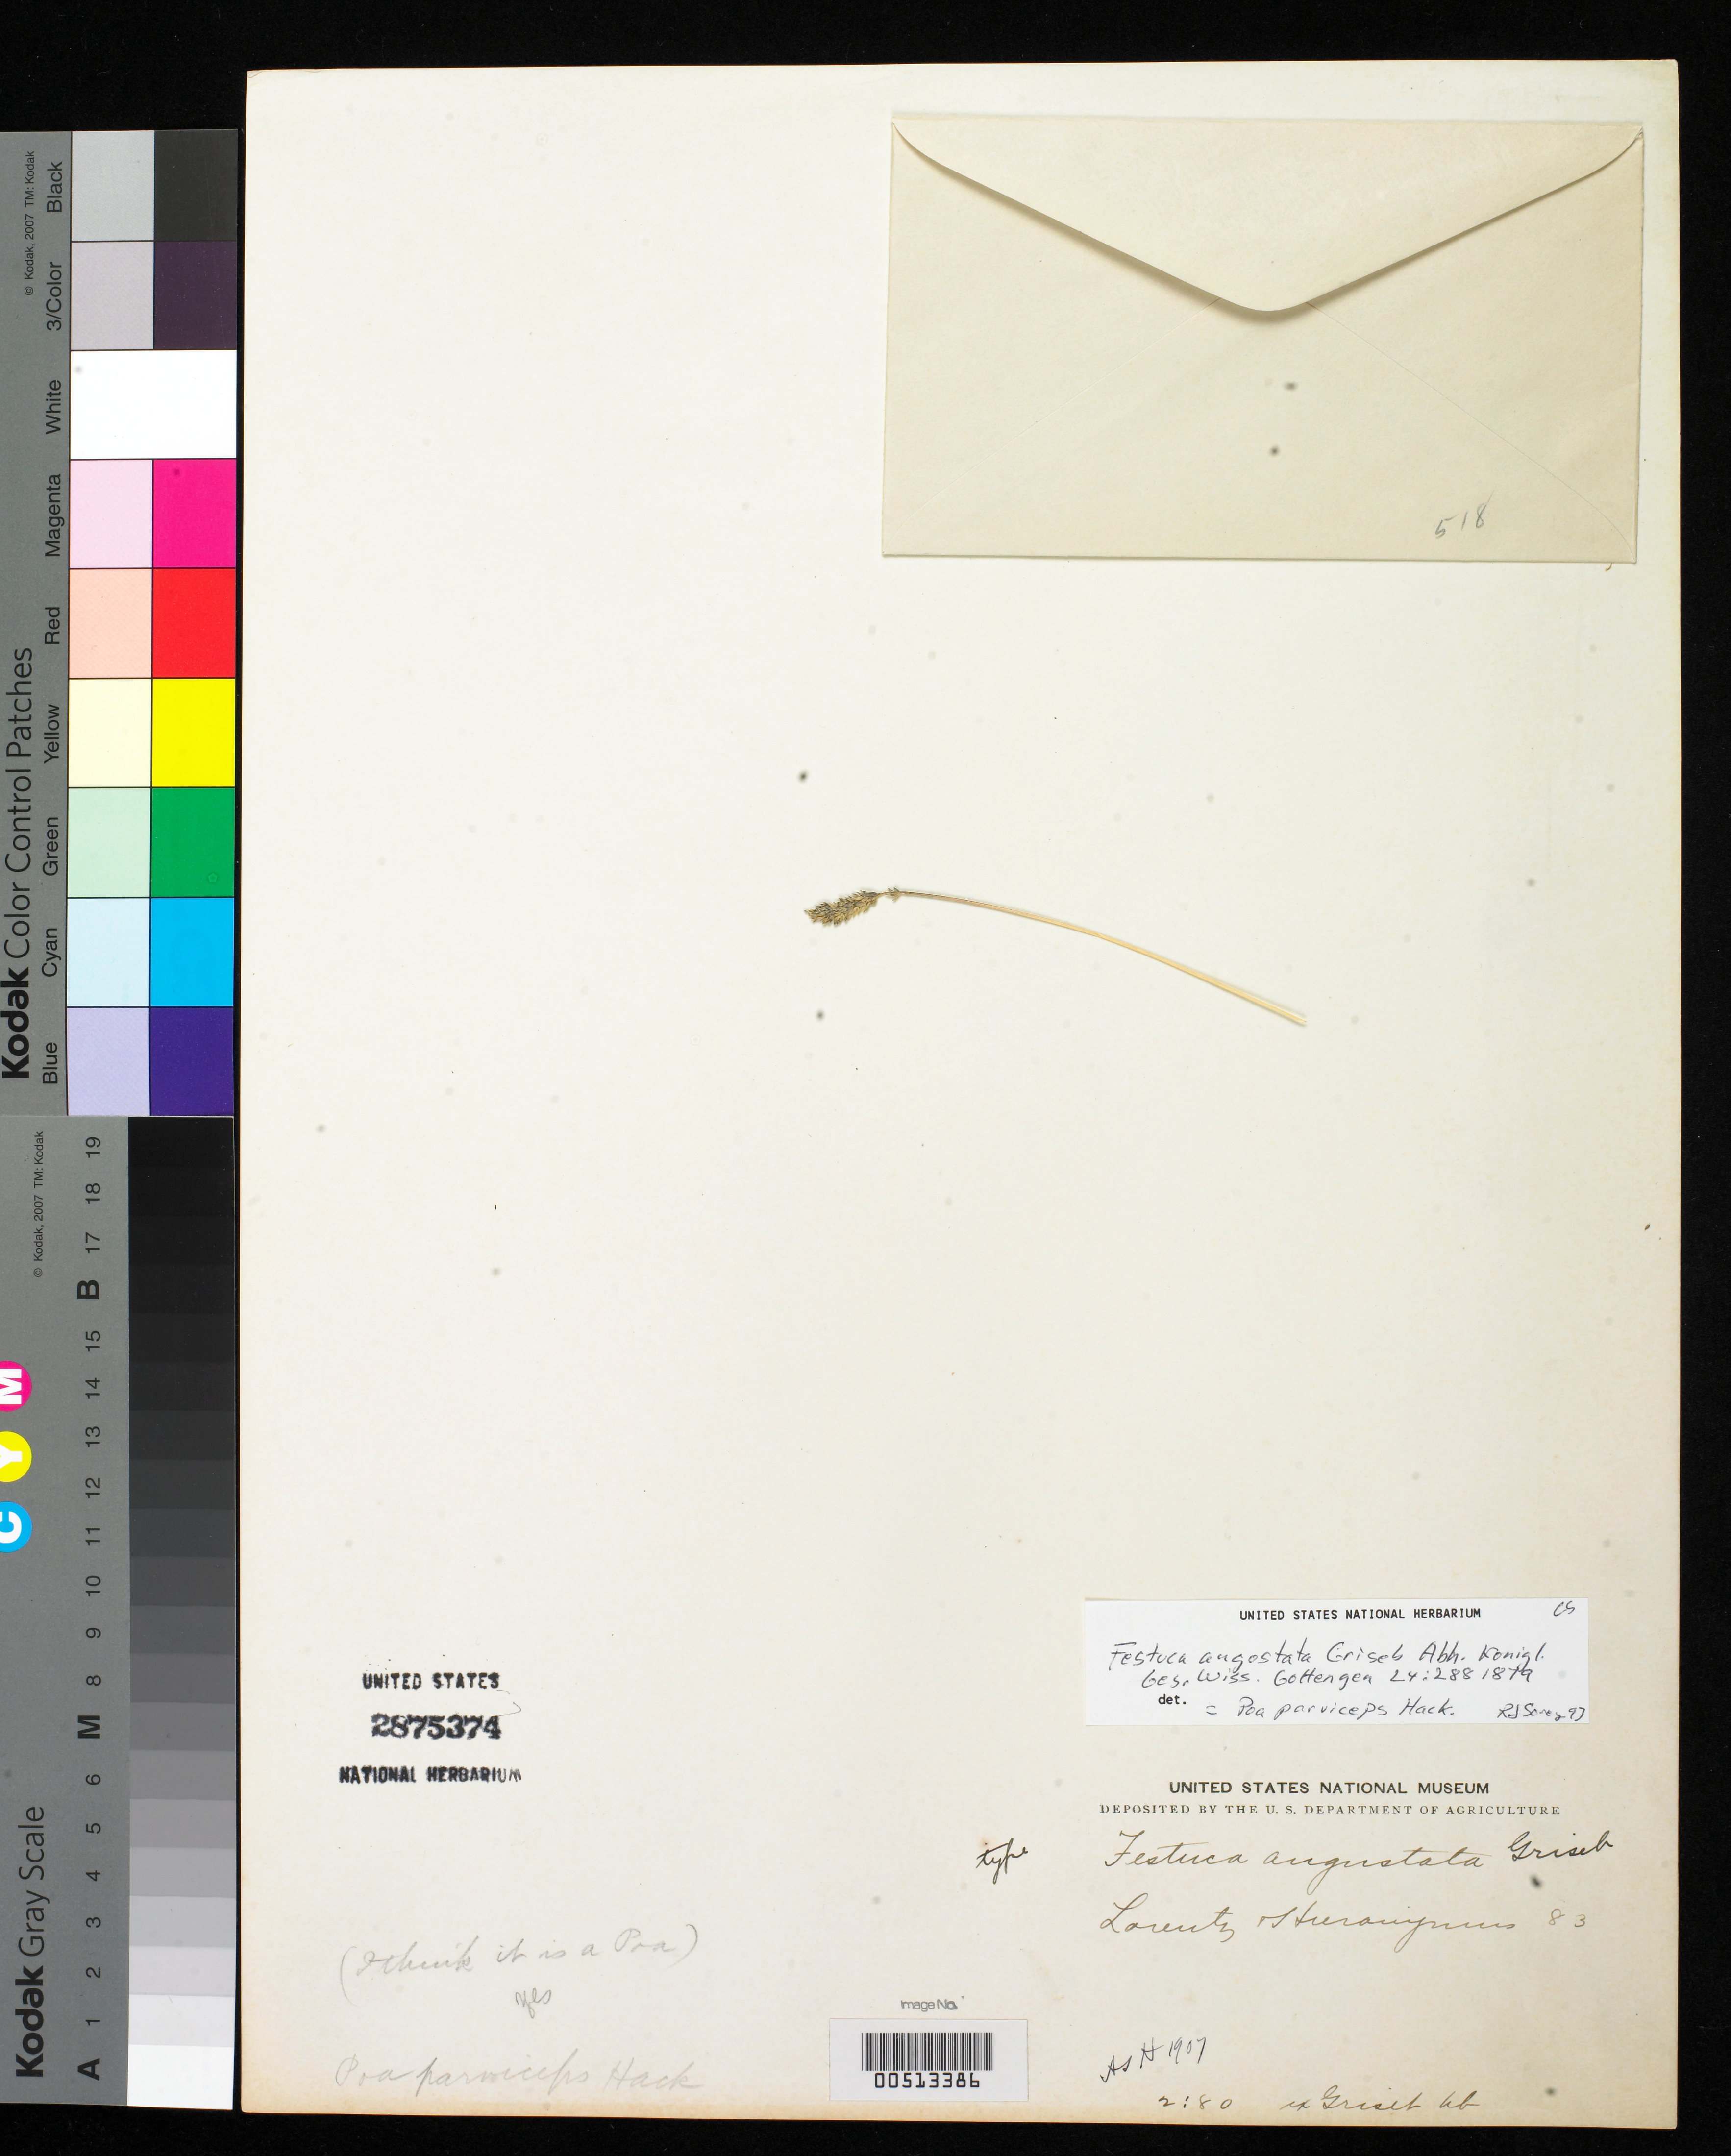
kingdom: Plantae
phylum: Tracheophyta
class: Liliopsida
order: Poales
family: Poaceae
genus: Festuca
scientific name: Festuca angustata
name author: Griseb.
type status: Type Fragment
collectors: P. G. Lorentz & G. H. Hieronymus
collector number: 83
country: Argentina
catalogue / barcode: US 2875374